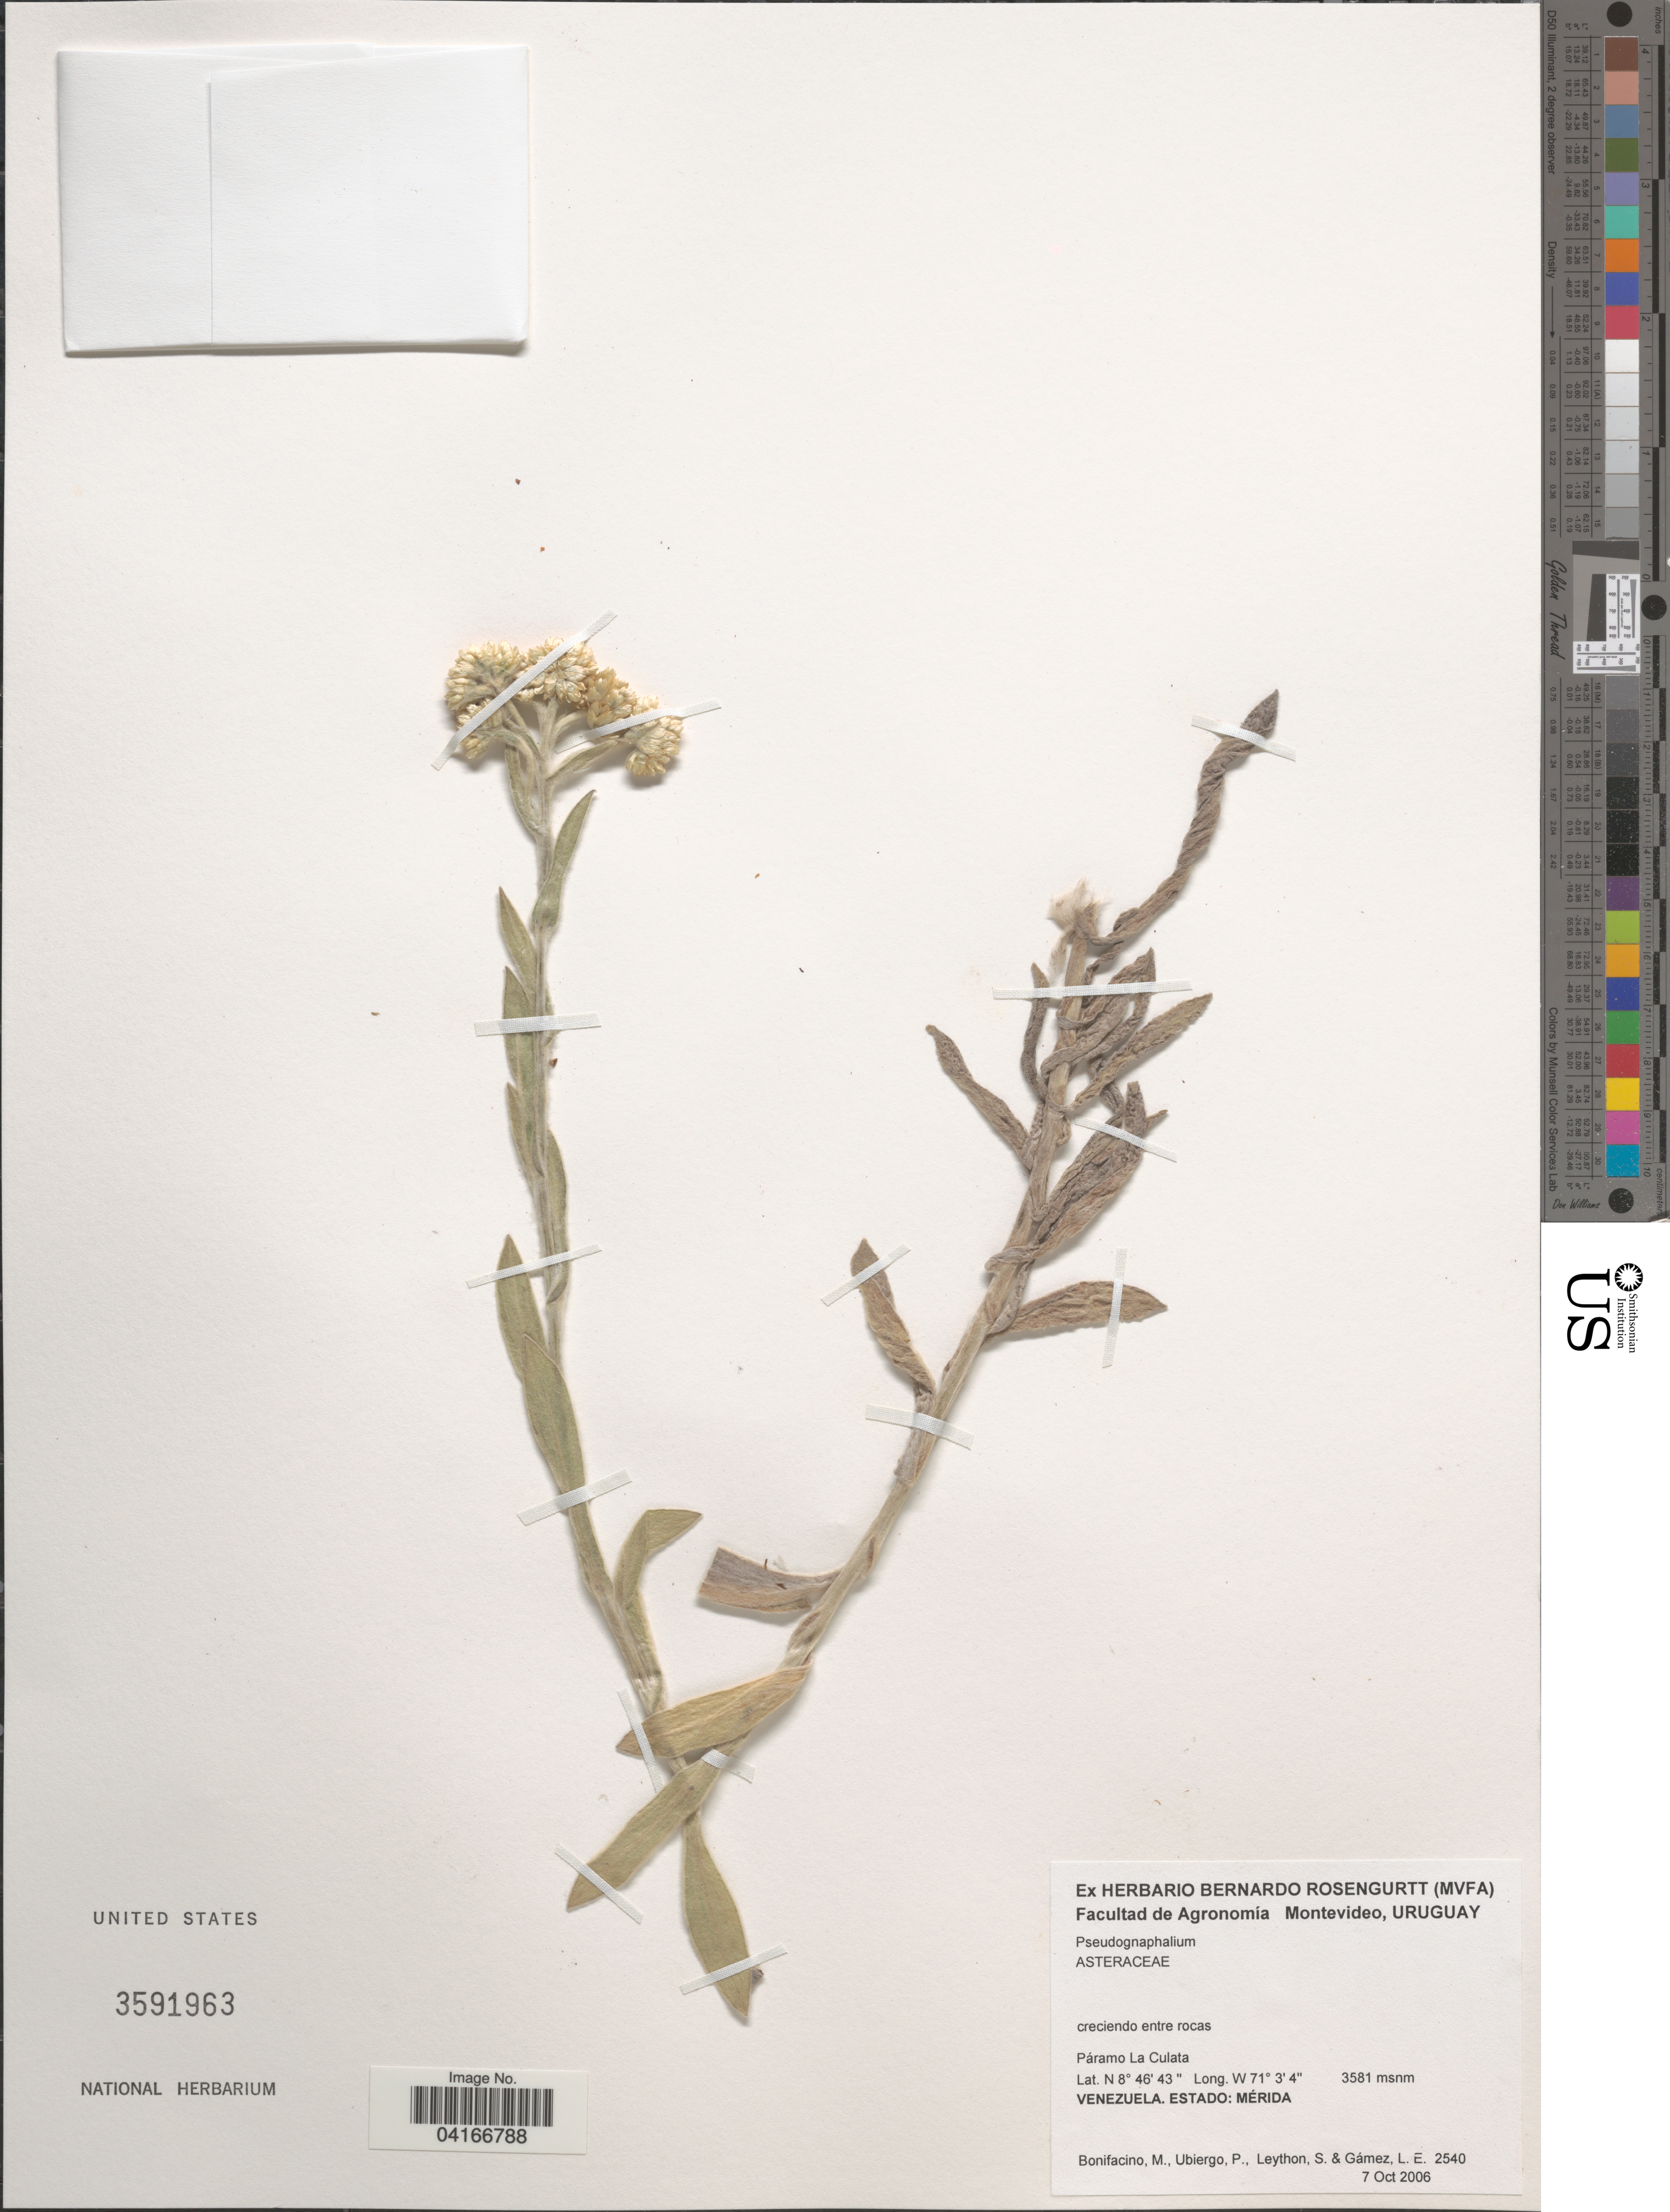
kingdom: Plantae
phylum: Tracheophyta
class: Magnoliopsida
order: Asterales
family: Asteraceae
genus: Pseudognaphalium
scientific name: Pseudognaphalium sp.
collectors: M. Bonifacino, P. Ubiergo, S. Leython & L. Gamez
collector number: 2540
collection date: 2006-10-07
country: Venezuela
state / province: Merida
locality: Páramo La Culata.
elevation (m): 3581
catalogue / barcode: US 3591963